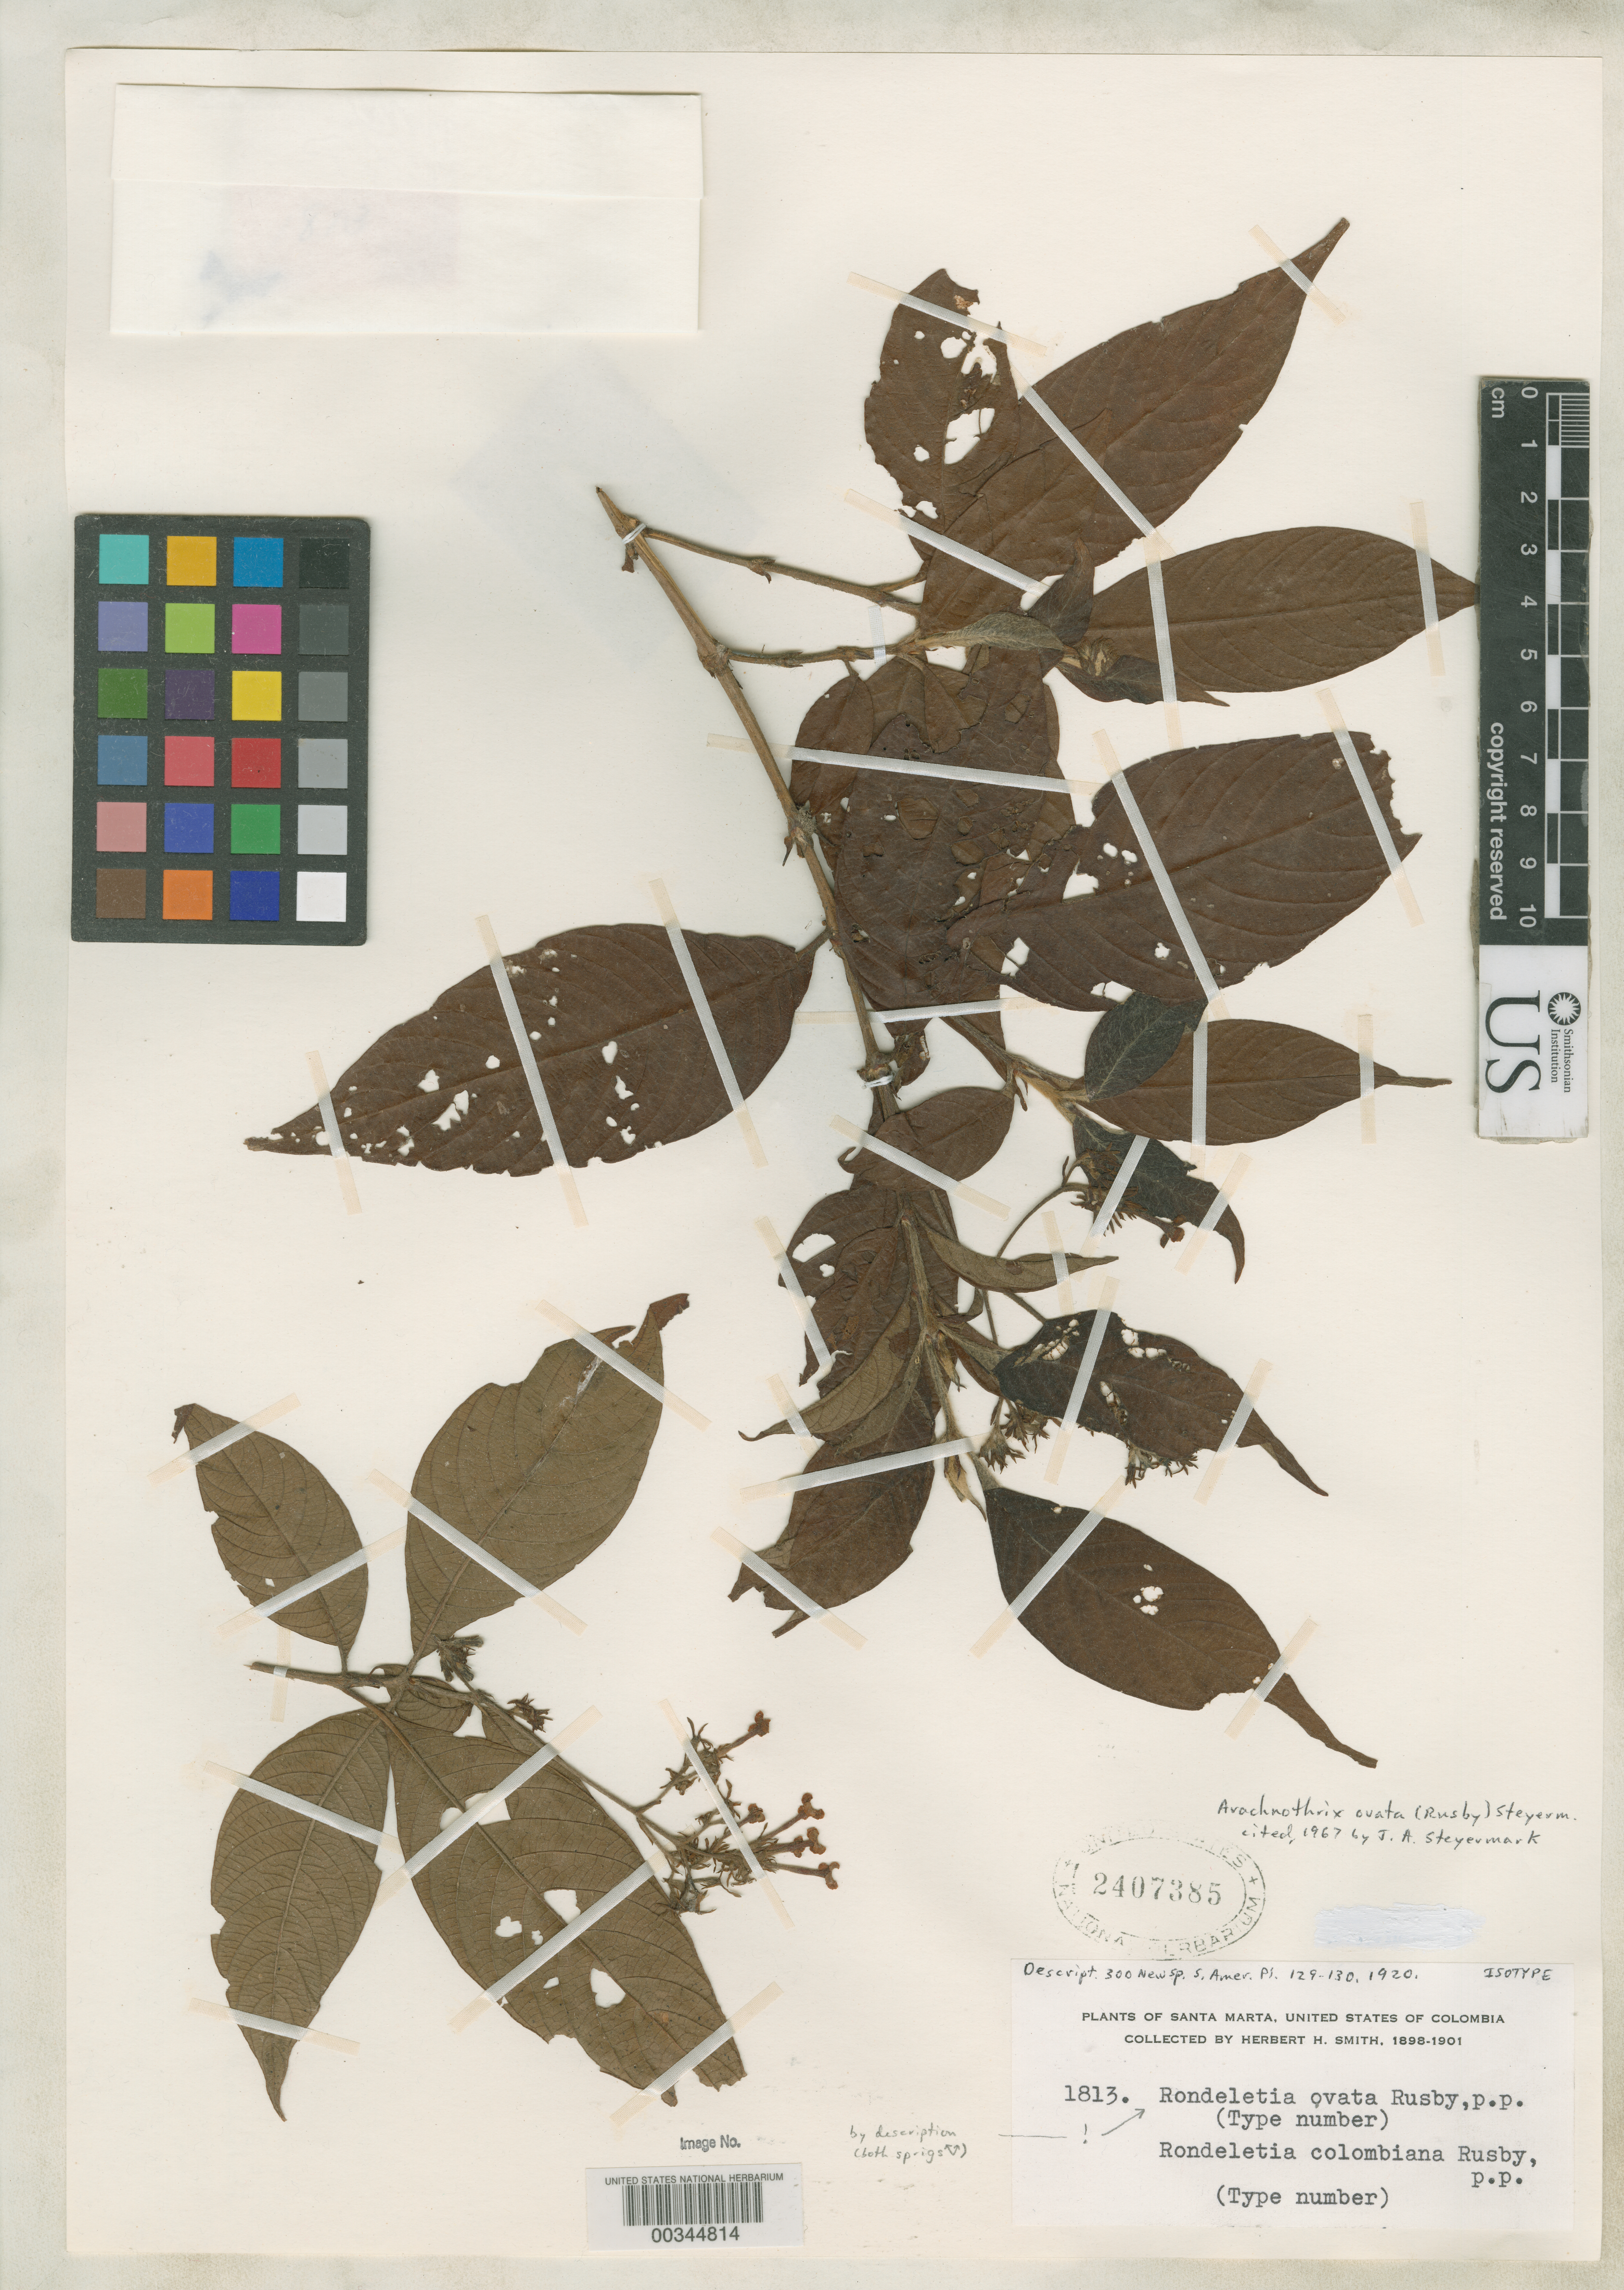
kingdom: Plantae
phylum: Tracheophyta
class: Magnoliopsida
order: Gentianales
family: Rubiaceae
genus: Rondeletia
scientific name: Rondeletia ovata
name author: Rusby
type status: Isotype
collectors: Herbert H. Smith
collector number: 1813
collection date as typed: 1898 to -- --- 1901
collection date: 1898/1901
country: Colombia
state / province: Magdalena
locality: Santa Marta.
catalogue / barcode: US 2407385